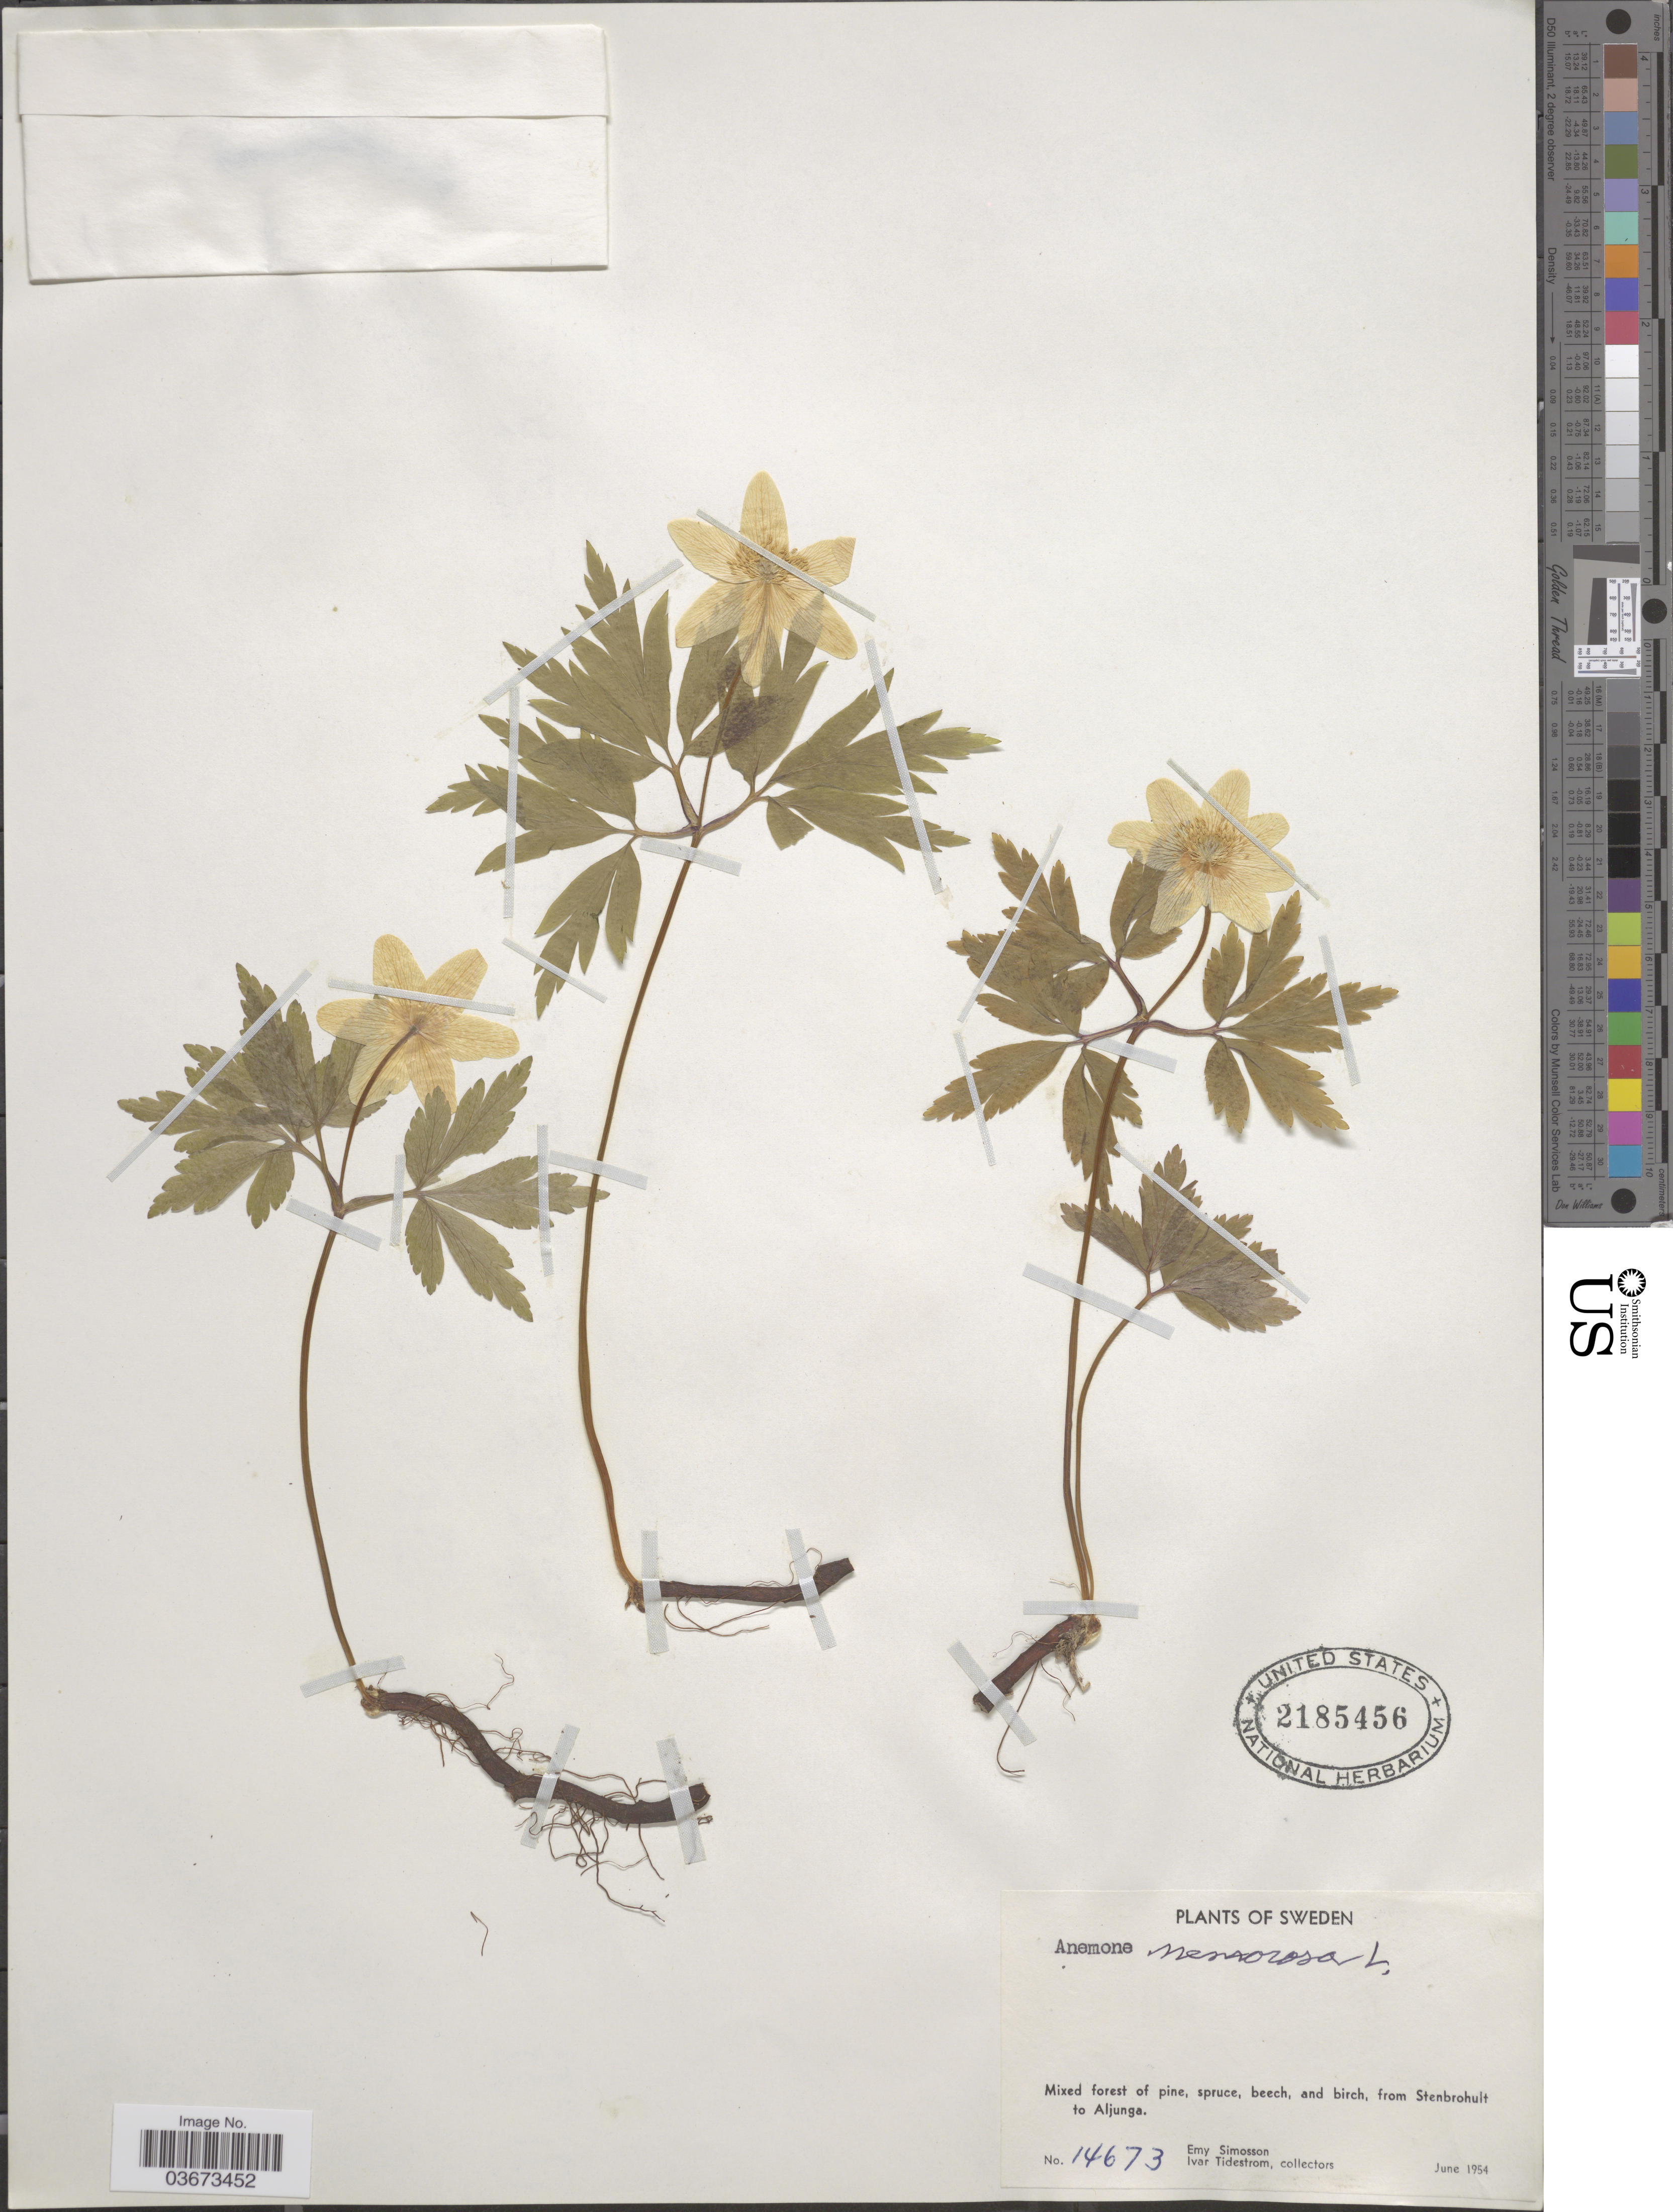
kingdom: Plantae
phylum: Tracheophyta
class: Magnoliopsida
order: Ranunculales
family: Ranunculaceae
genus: Anemone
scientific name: Anemone nemorosa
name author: L.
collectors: E. Simosson & I. F. Tidestrom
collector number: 14673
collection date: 1954-06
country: Sweden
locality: From Stenbrohult to Aljunga.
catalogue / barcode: US 2185456